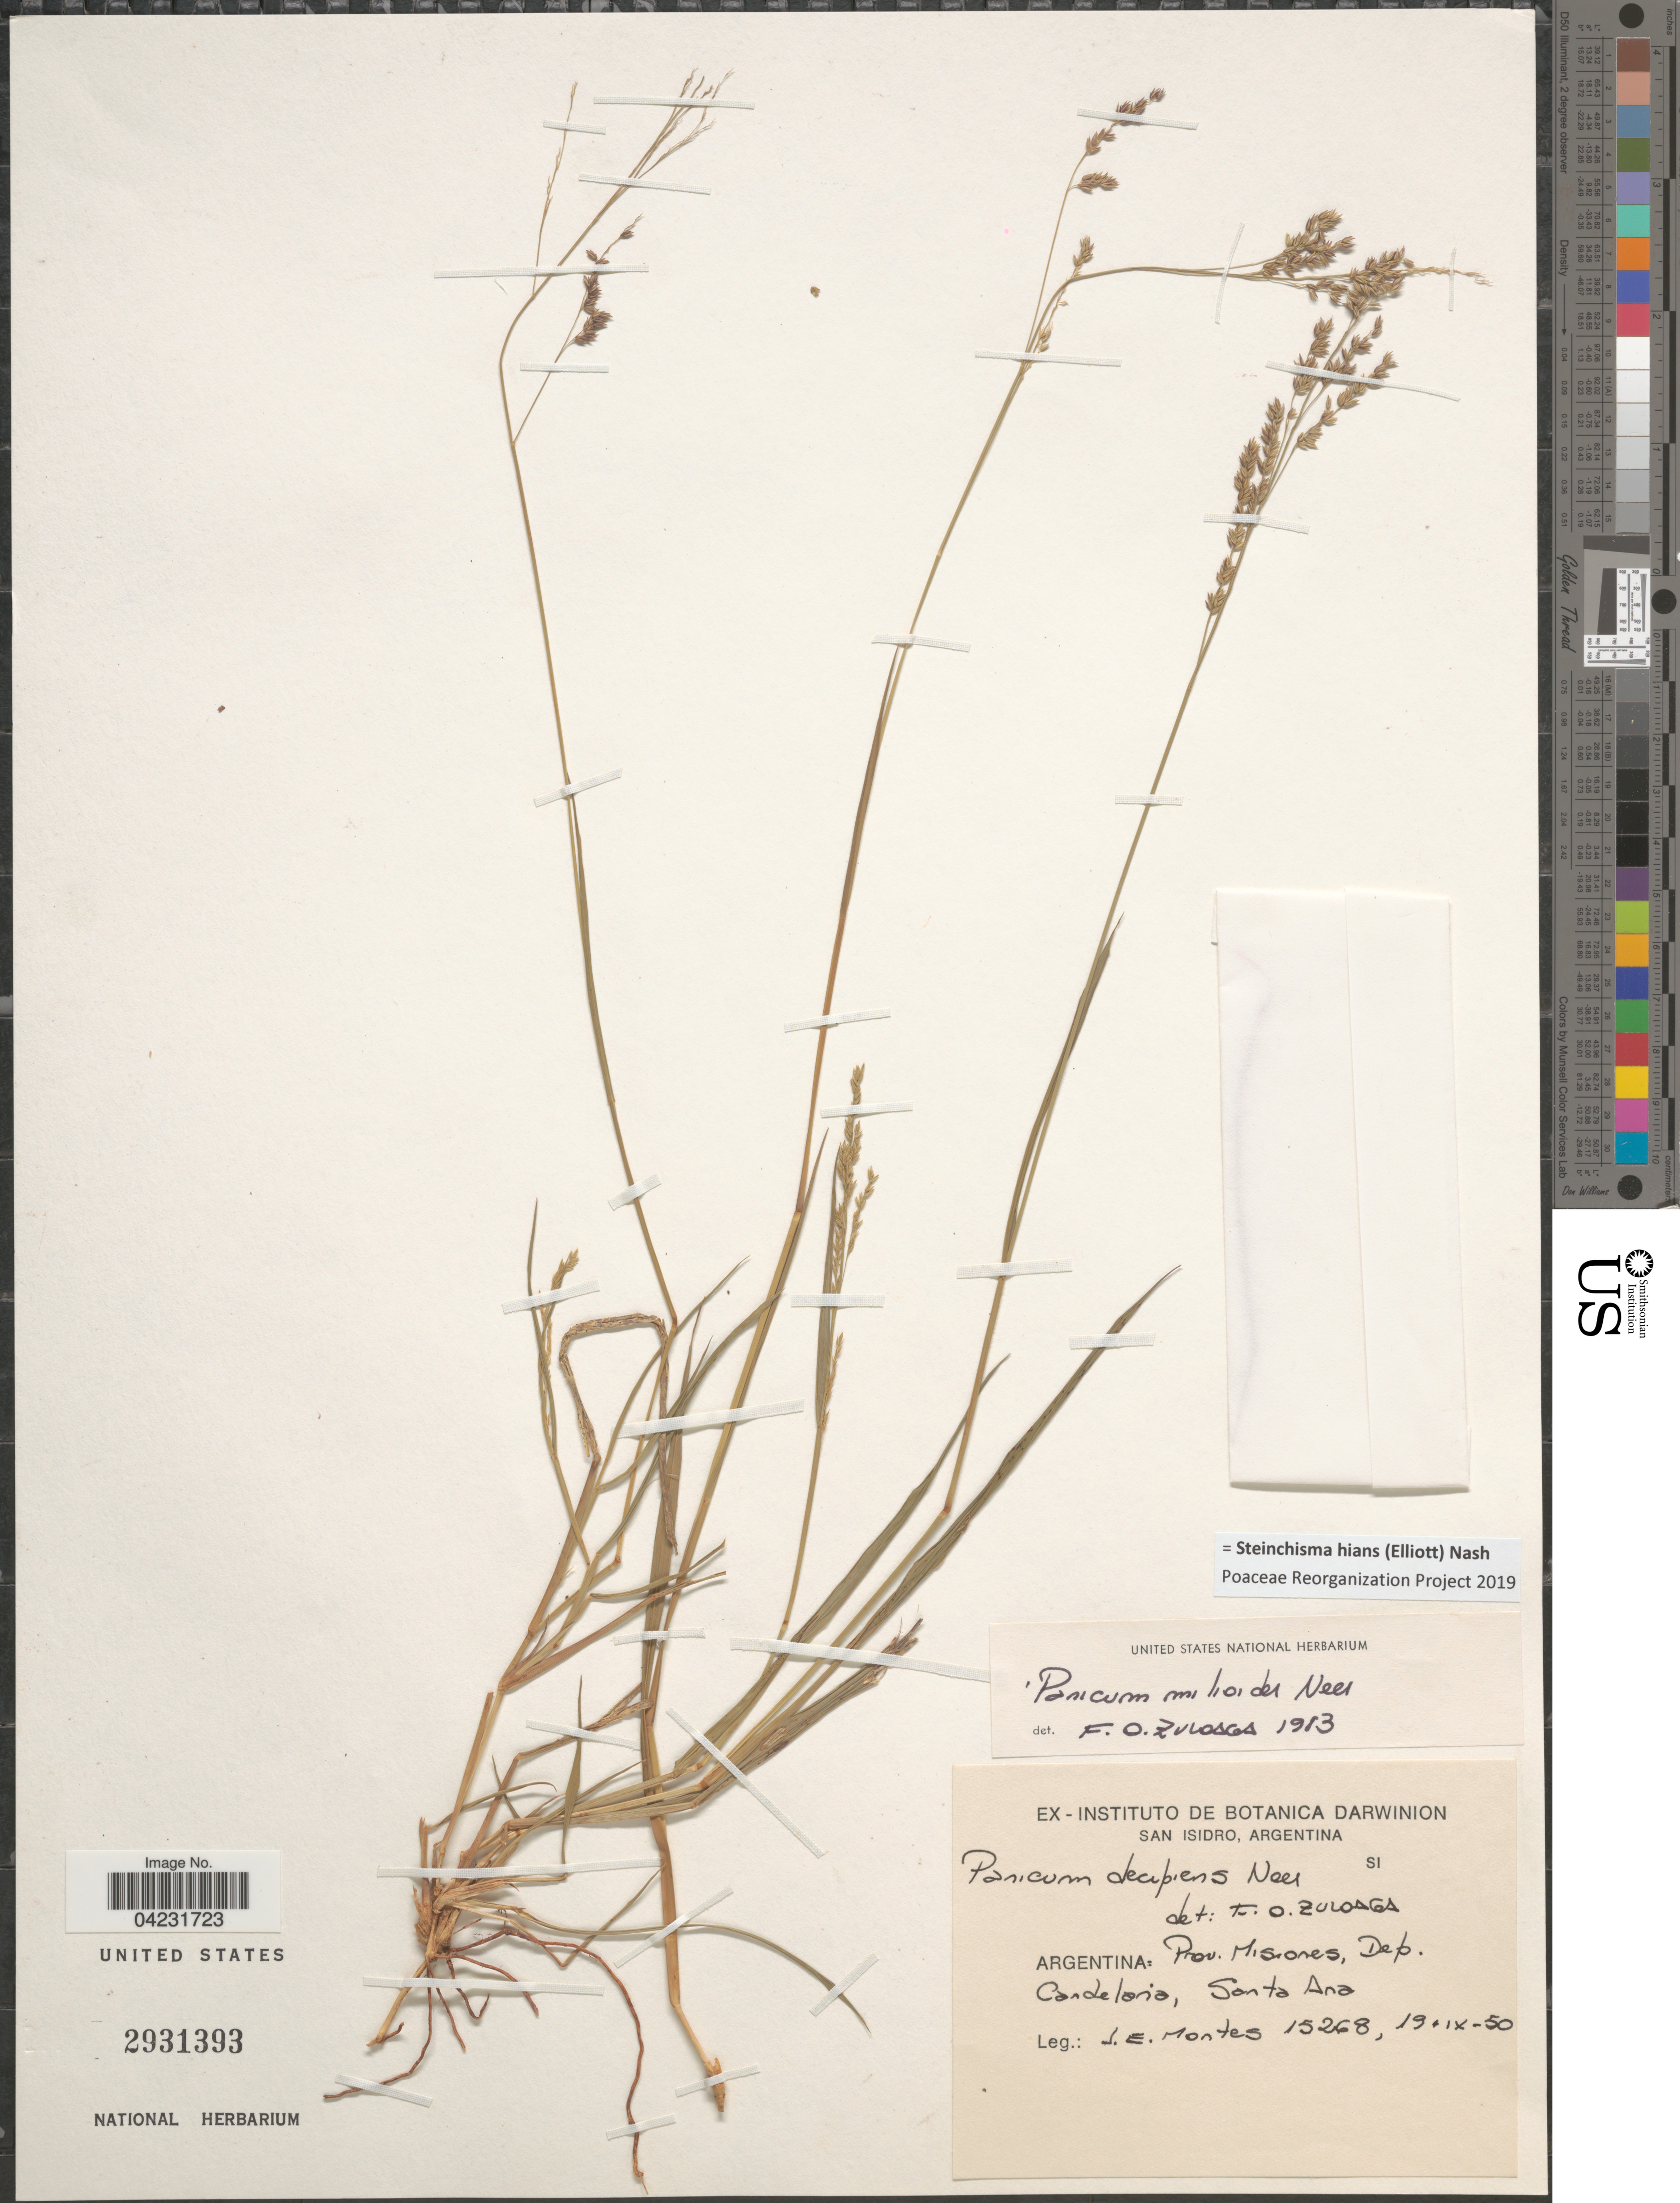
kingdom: Plantae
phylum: Tracheophyta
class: Liliopsida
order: Poales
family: Poaceae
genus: Steinchisma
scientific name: Steinchisma hians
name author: (Elliott) Nash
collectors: J. E. Montes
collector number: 15268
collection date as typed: Transcribed d/m/y: 19/9/50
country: Argentina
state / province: Misiones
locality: Dep. Candelaria, Santa Ana.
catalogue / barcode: US 2931393